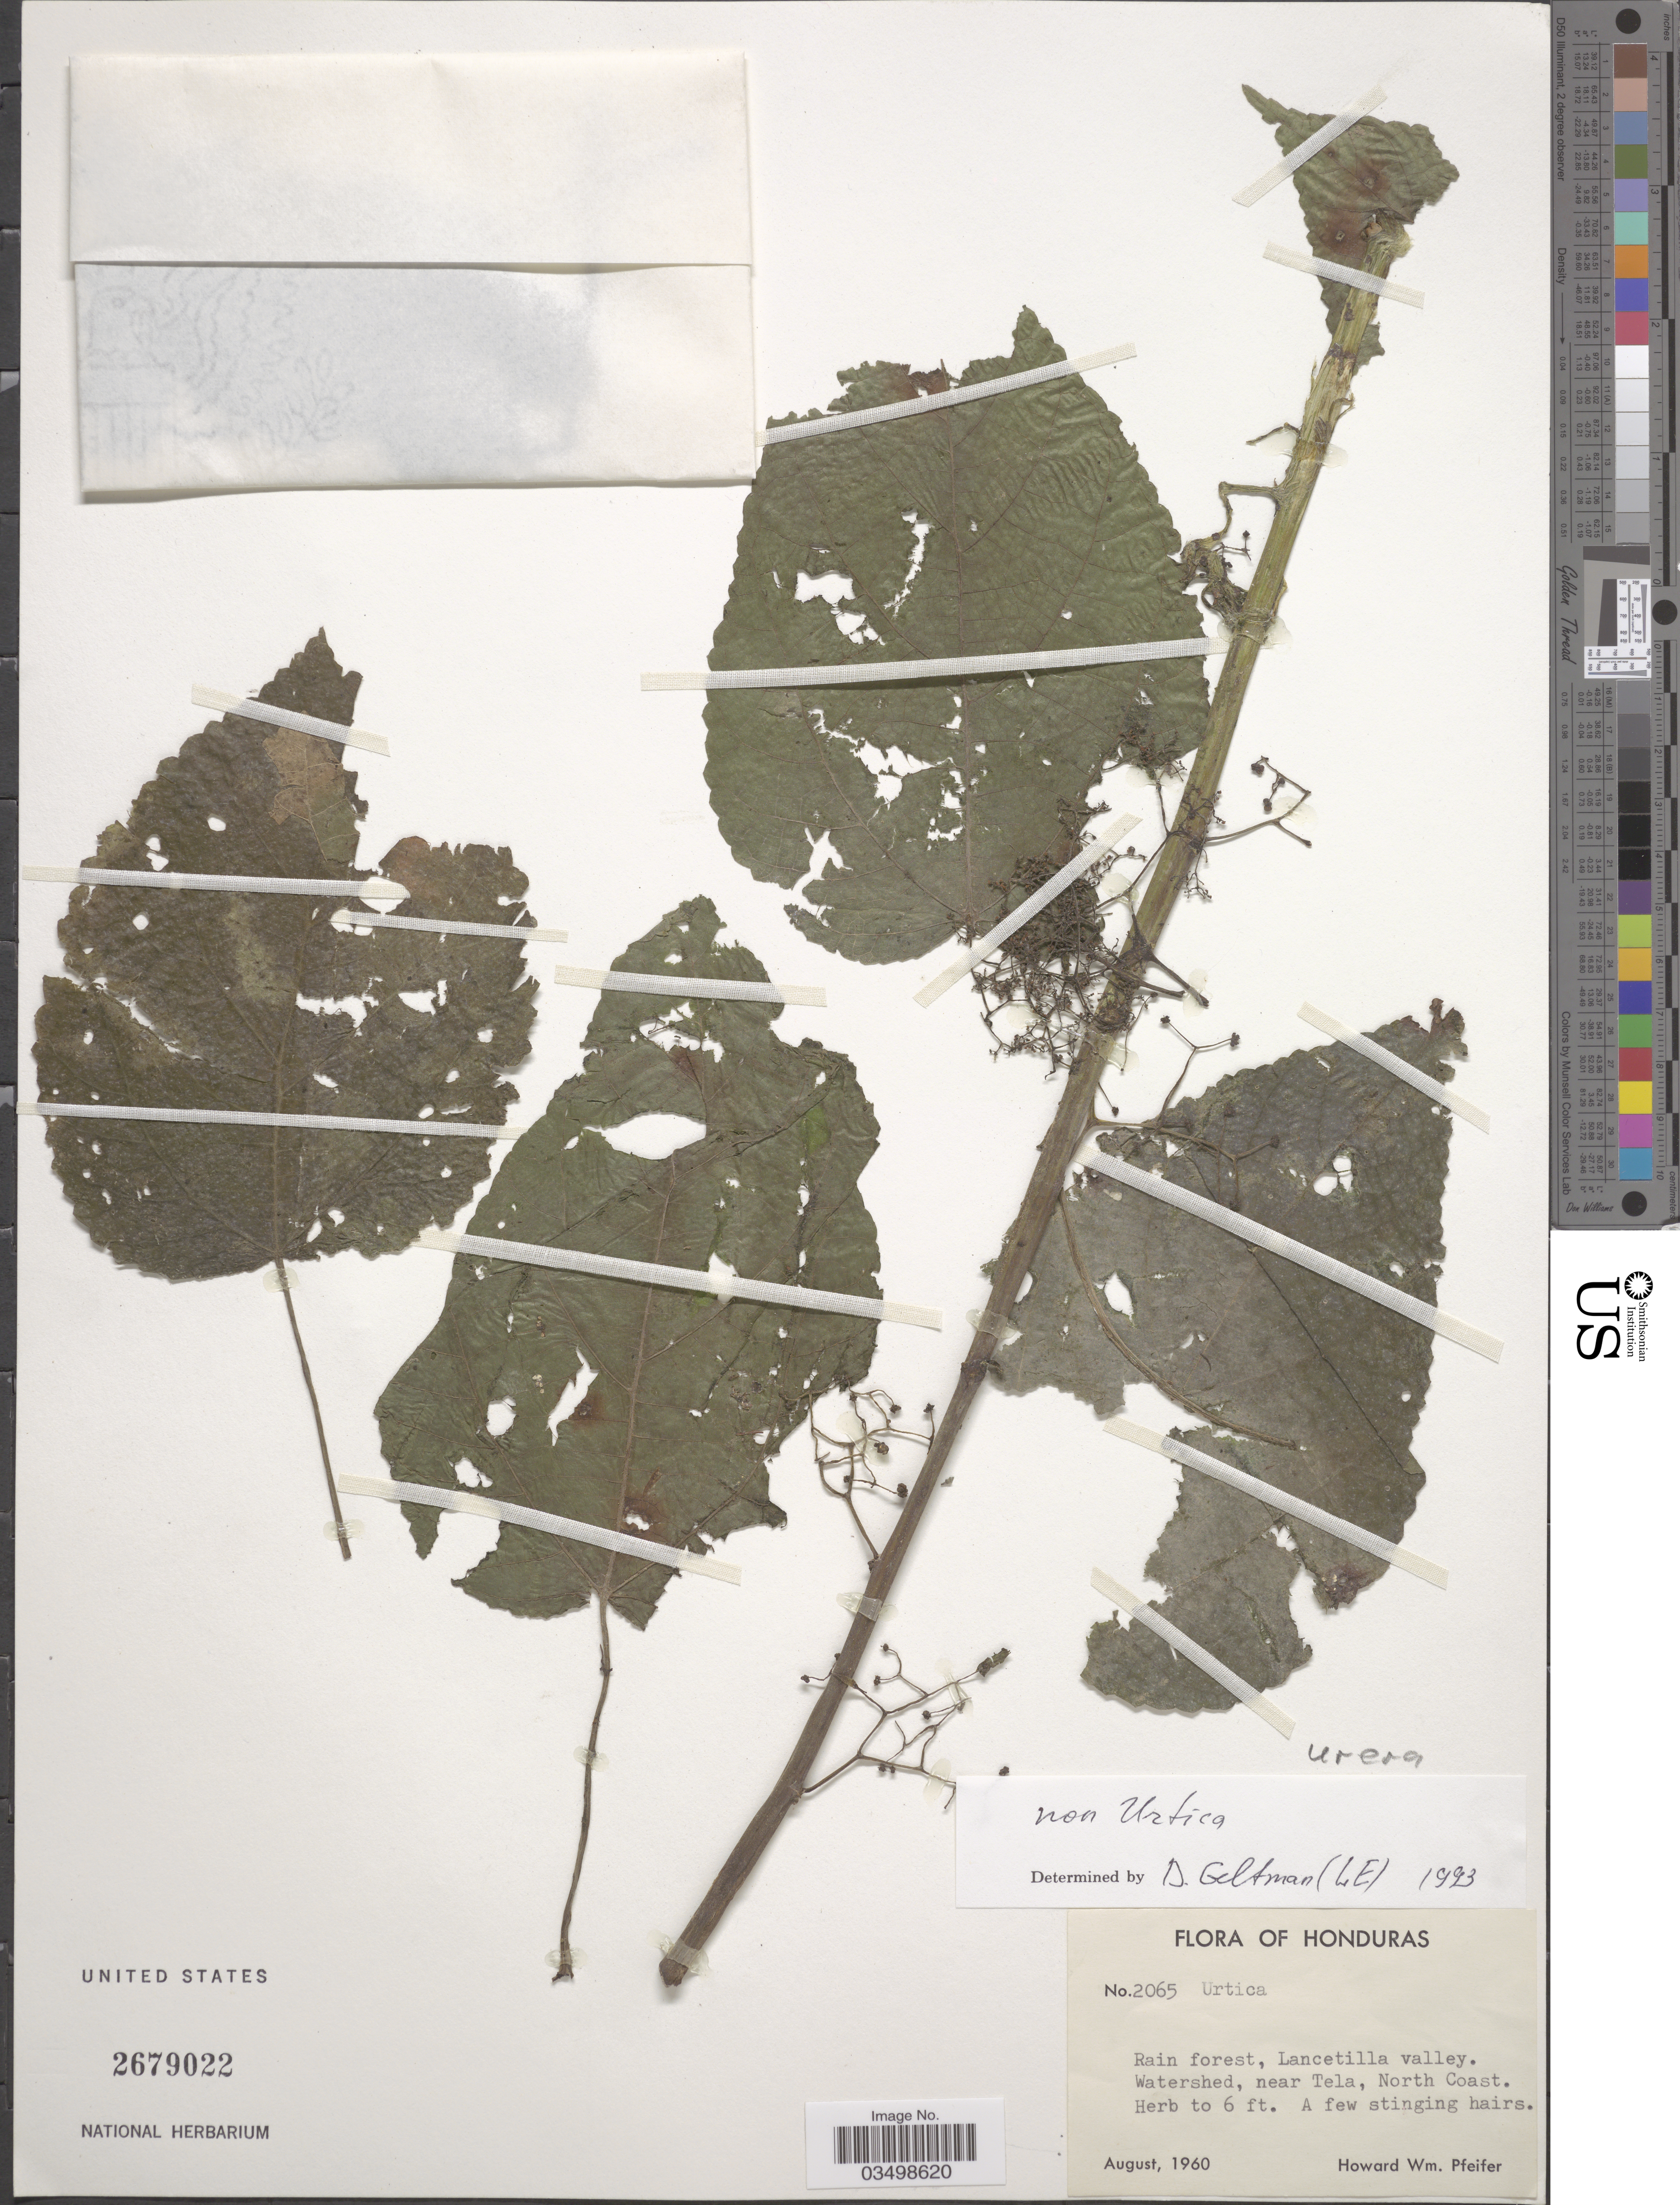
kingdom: Plantae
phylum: Tracheophyta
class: Magnoliopsida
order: Rosales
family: Urticaceae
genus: Urera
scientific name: Urera sp.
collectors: H. W. Pfeifer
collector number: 2065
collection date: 1960-08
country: Honduras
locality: Rain forest, Lancetilla valley. Watershed, near Tela, North Coast.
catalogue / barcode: US 2679022